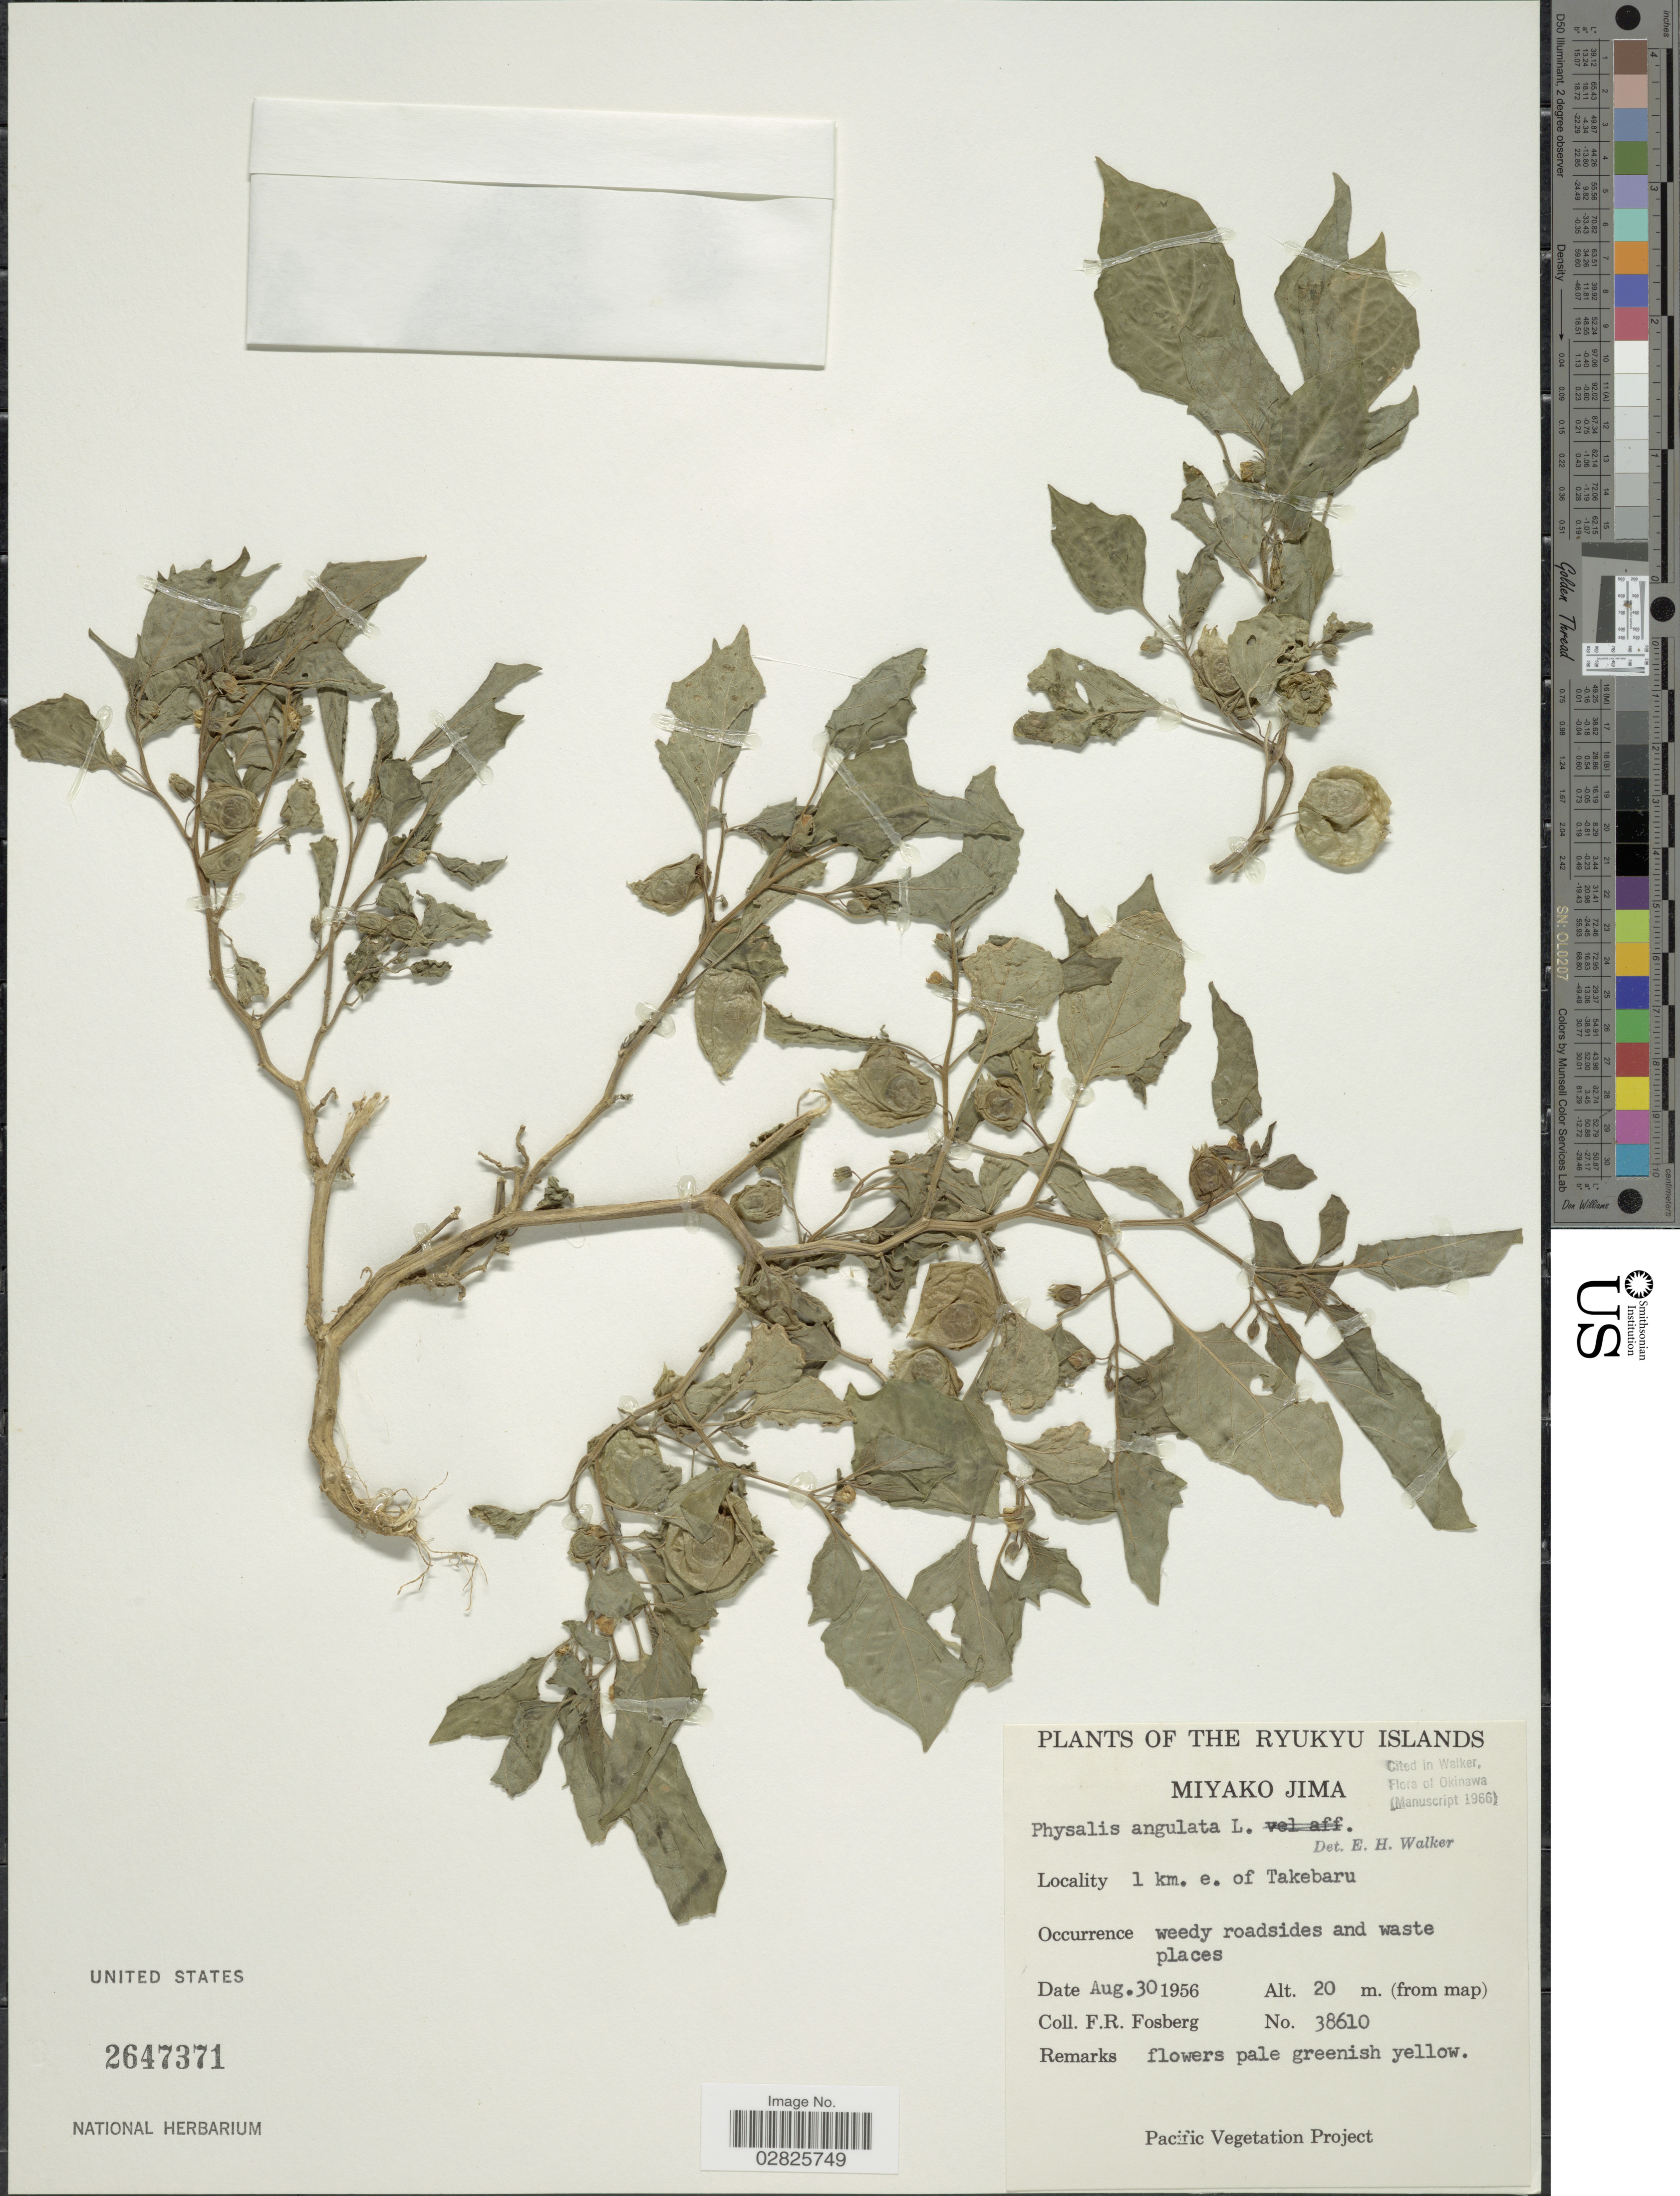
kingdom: Plantae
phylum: Tracheophyta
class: Magnoliopsida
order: Solanales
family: Solanaceae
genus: Physalis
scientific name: Physalis angulata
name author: L.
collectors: F. R. Fosberg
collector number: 38610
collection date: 1956-08-30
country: Japan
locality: Ryukyu Islands. Miyako Jima. 1 km. e. of Takebaru.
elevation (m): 20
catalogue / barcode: US 2647371